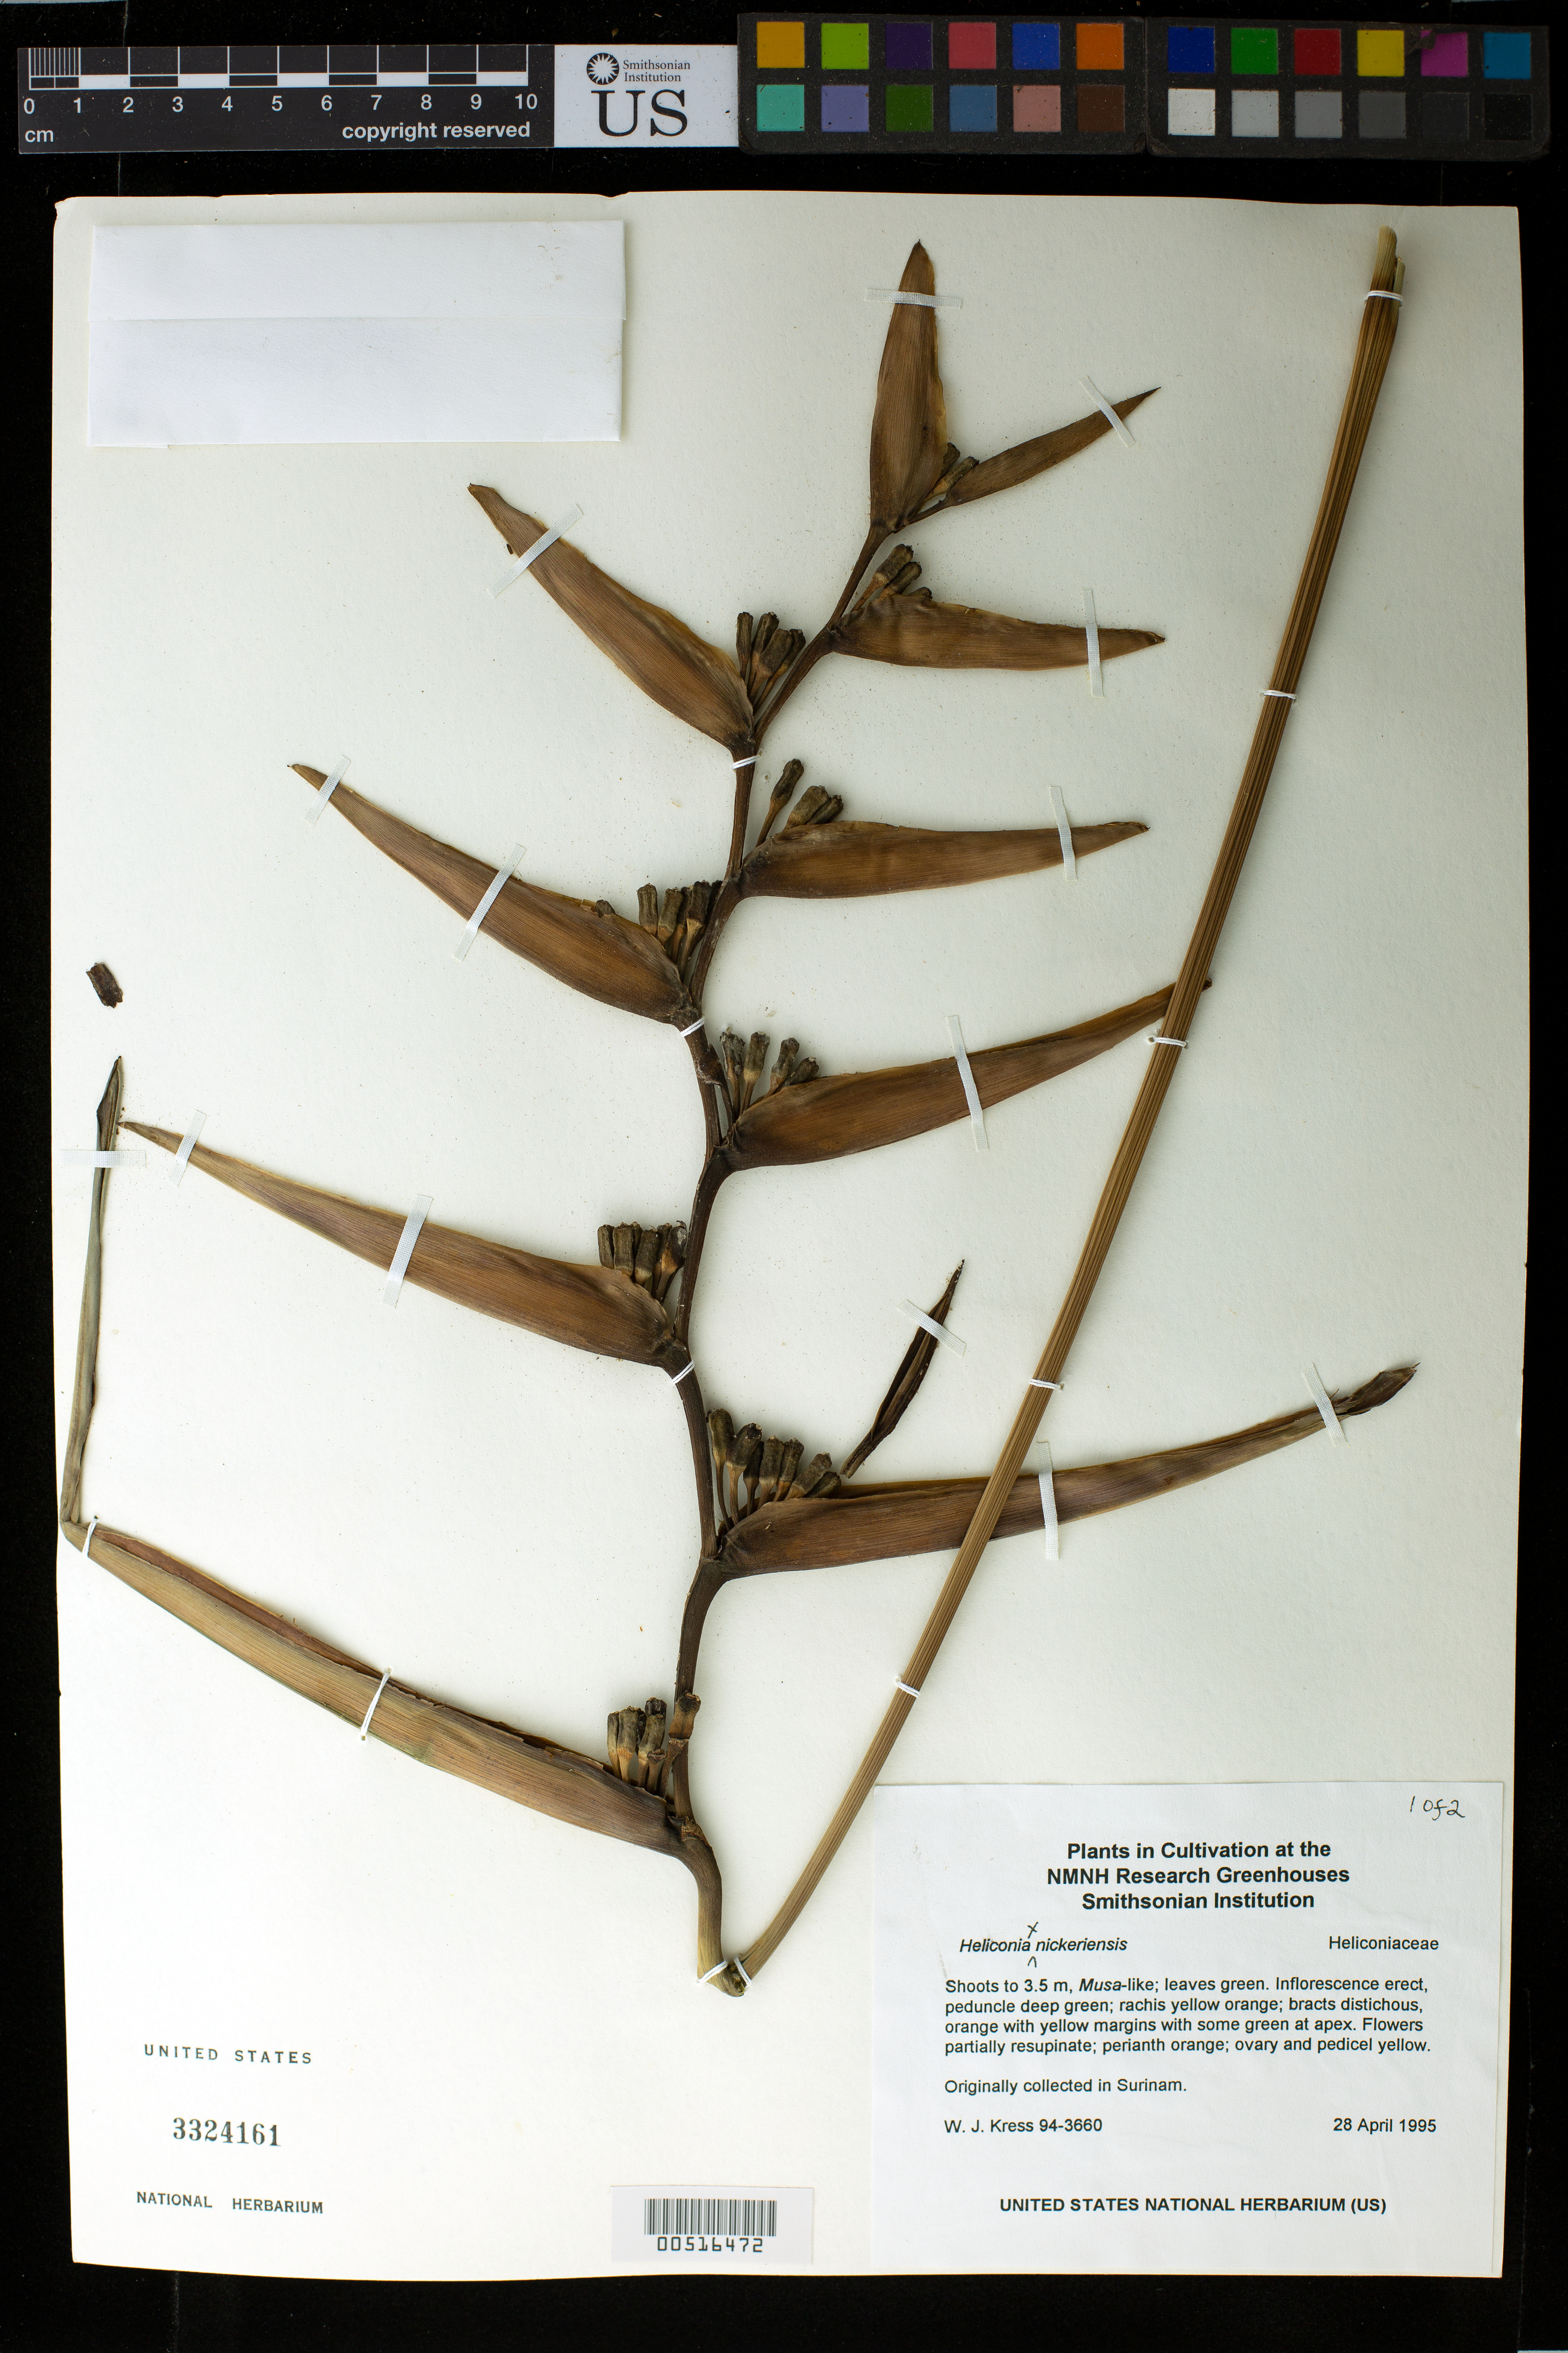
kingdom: Plantae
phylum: Tracheophyta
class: Liliopsida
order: Zingiberales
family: Heliconiaceae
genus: Heliconia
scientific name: Heliconia x nickeriensis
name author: Maas & de Rooij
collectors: W. J. Kress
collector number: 94-3660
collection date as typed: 28 Apr 1995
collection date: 1995-04-28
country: Suriname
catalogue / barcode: US 3324161